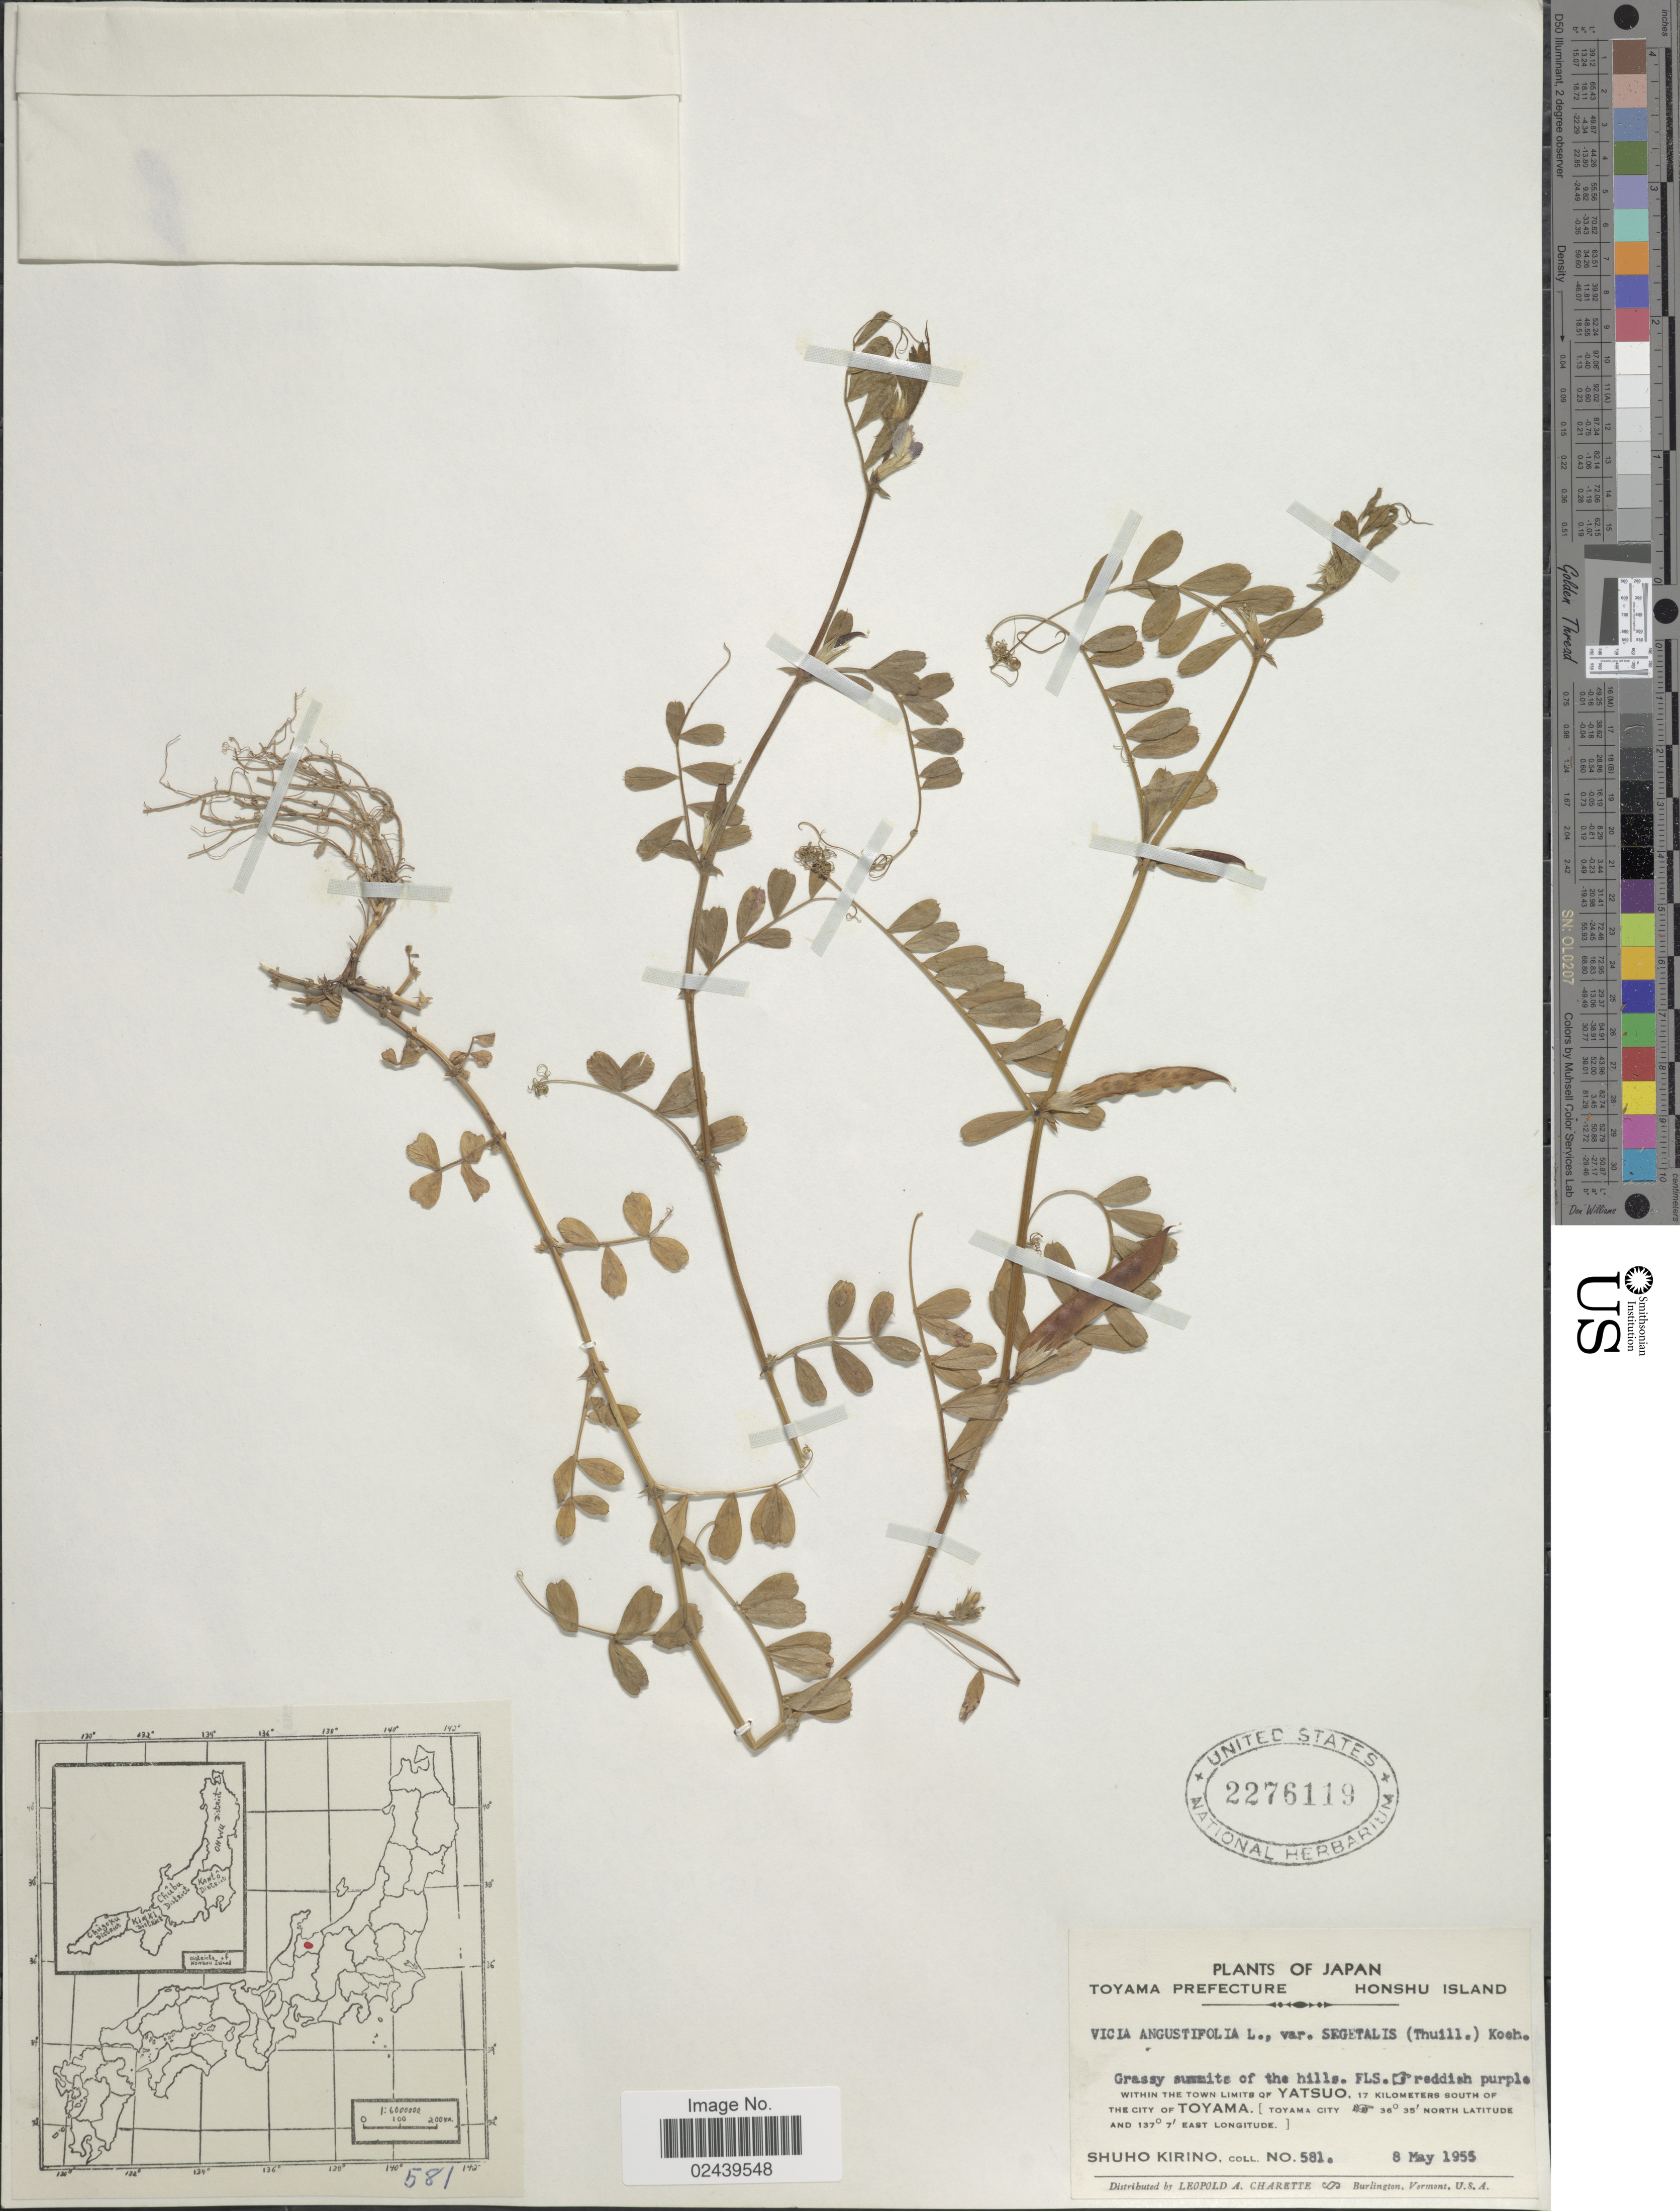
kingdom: Plantae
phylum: Tracheophyta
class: Magnoliopsida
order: Fabales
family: Fabaceae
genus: Vicia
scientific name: Vicia angustifolia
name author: L.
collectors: S. Kirino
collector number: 581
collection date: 1955-05-08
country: Japan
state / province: Toyama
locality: Honshu Island. Within the town limits of Yatsuo, 17 kilometers south of the city of Toyama, [Toyama City]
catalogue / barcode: US 2276119